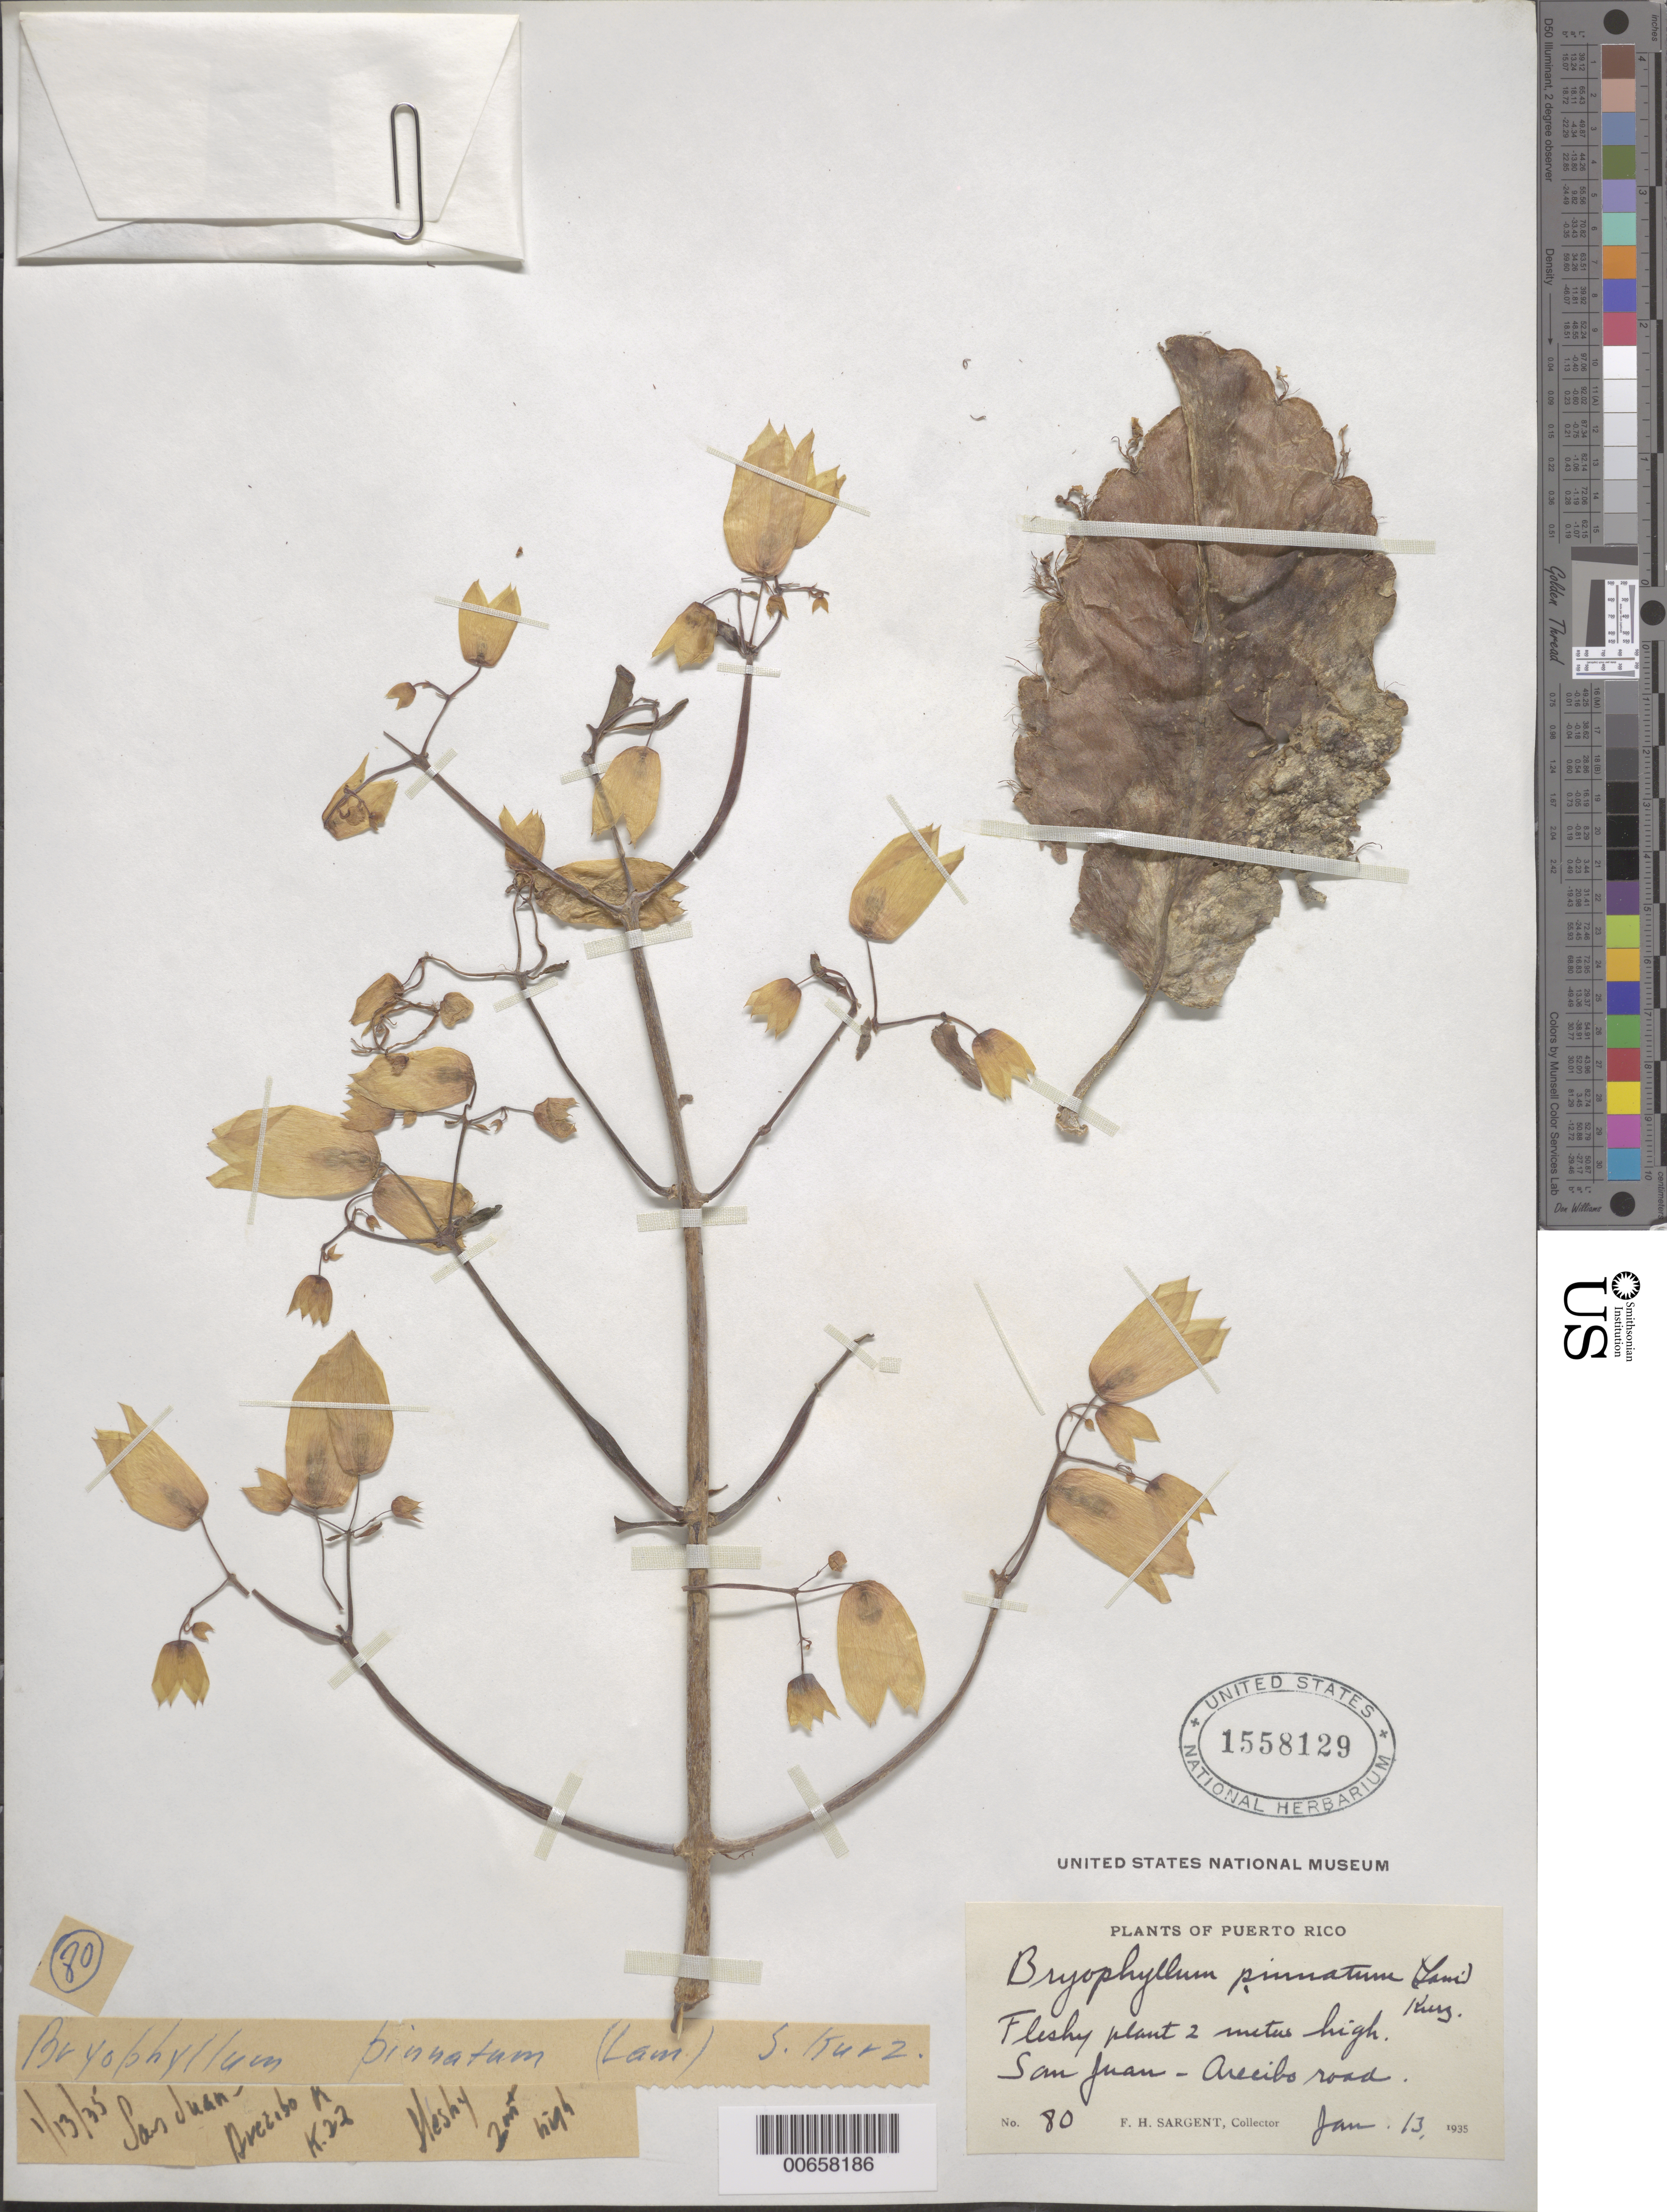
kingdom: Plantae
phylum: Tracheophyta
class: Magnoliopsida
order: Saxifragales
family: Crassulaceae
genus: Kalanchoe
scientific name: Kalanchoe pinnata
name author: (Lam.) Pers.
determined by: Strong, Mark T., (BOT), Smithsonian Institution - National Museum of Natural History (UNITED STATES)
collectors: F. H. Sargent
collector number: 80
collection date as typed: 13 Jan 1935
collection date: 1935-01-13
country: Puerto Rico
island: Greater Antilles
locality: Arecibo Rd, Km 22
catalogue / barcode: US 1558129